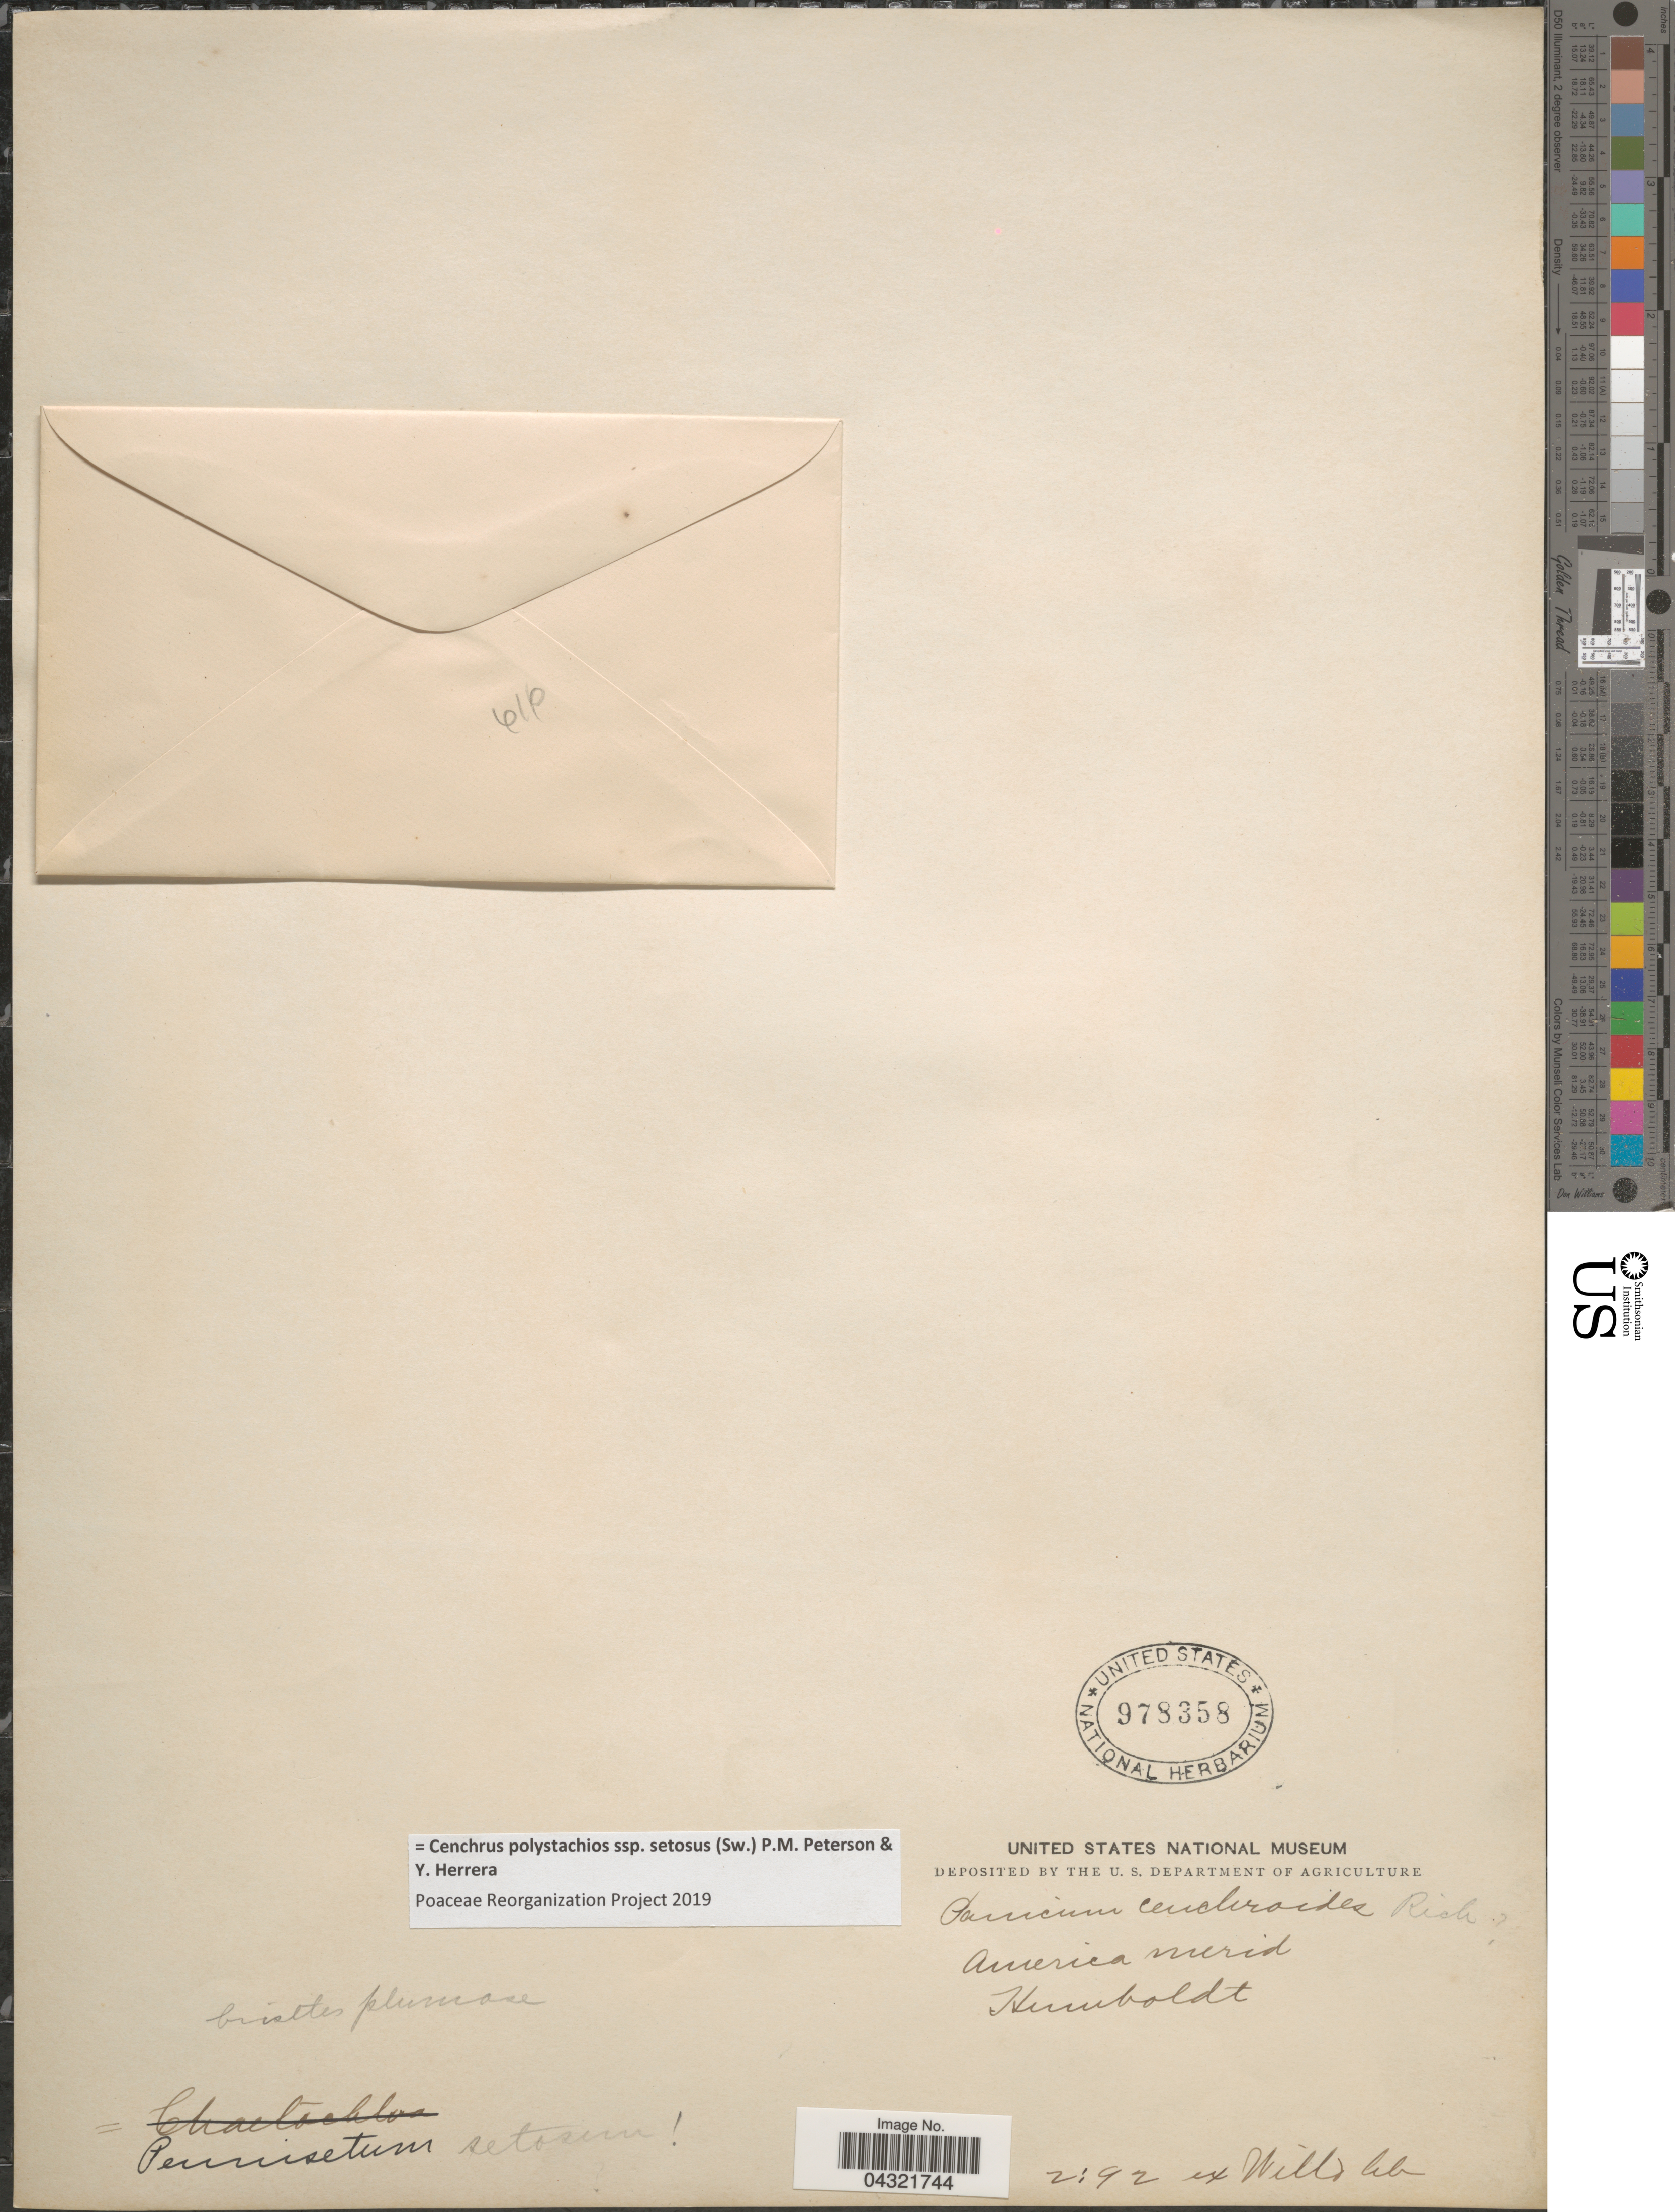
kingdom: Plantae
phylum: Tracheophyta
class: Liliopsida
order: Poales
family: Poaceae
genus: Cenchrus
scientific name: Cenchrus polystachios subsp. setosus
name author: (Sw.) P.M. Peterson & Y. Herrera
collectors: -. Humboldt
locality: America merid.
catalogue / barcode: US 978358